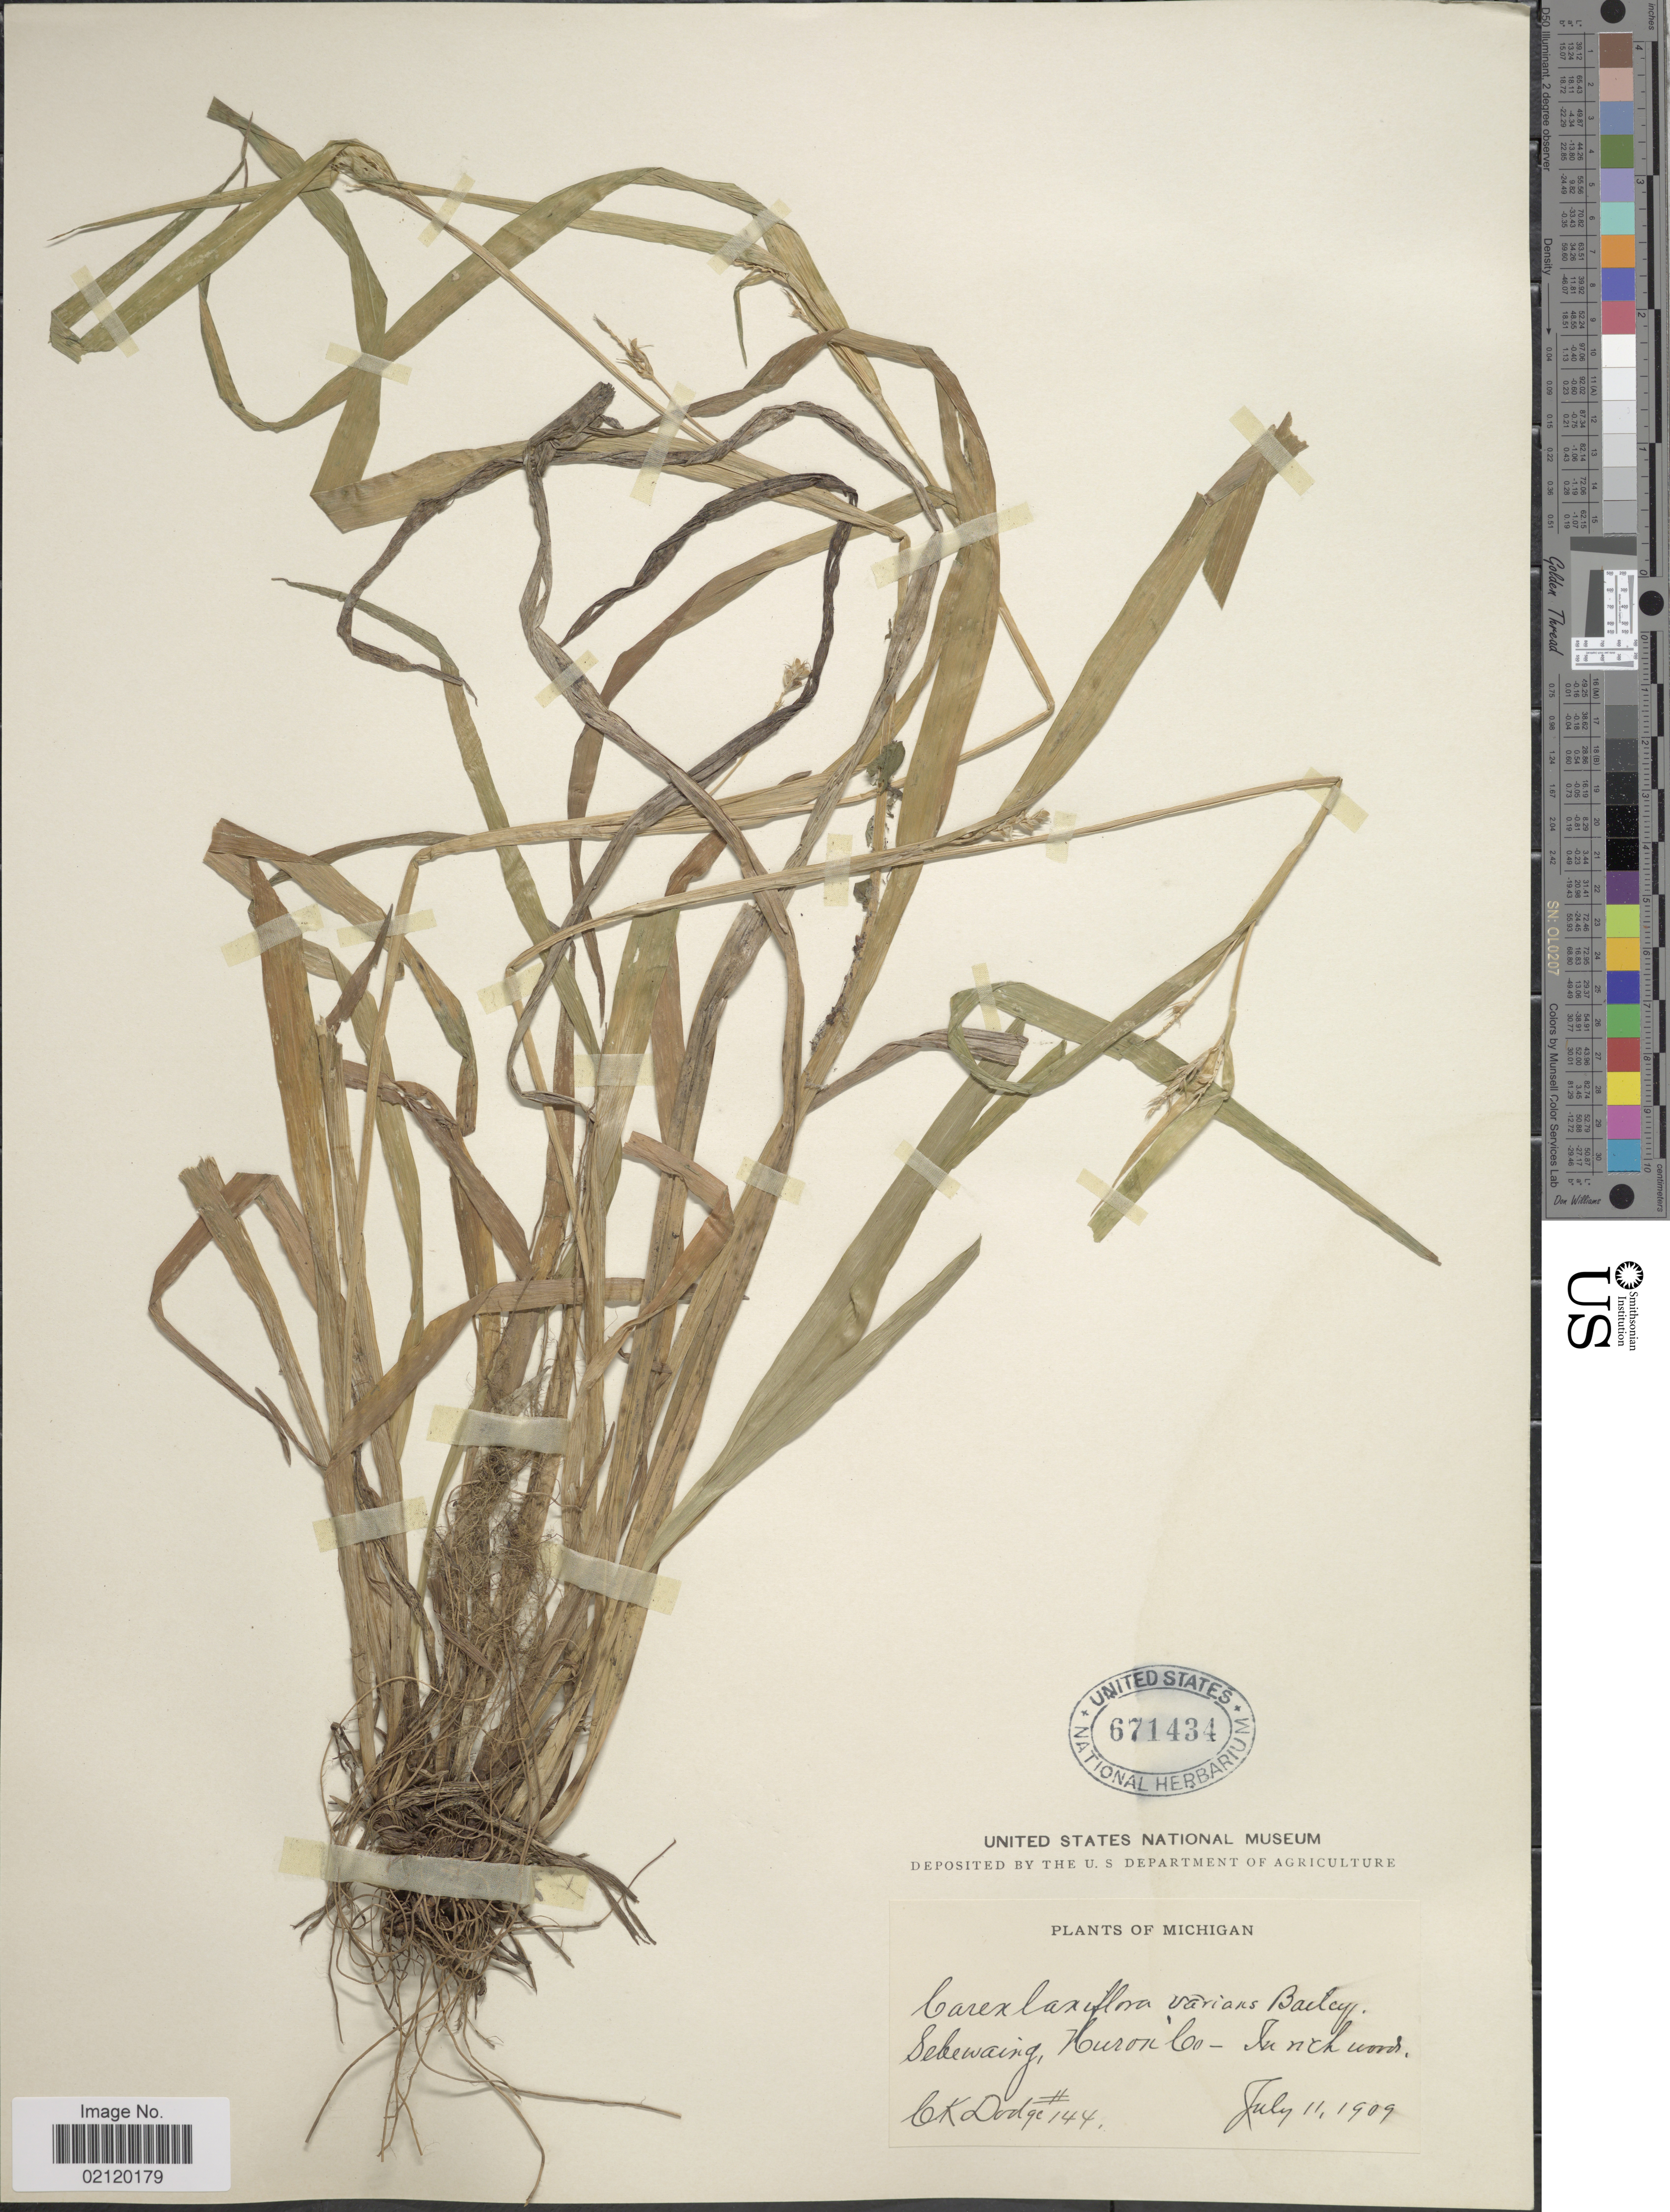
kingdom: Plantae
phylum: Tracheophyta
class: Liliopsida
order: Poales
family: Cyperaceae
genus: Carex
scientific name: Carex laxiflora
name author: Lam.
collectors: C. Dodge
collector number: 144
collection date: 1909-07-11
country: United States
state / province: Michigan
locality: Sebewaing, Huron Co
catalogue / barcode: US 671434